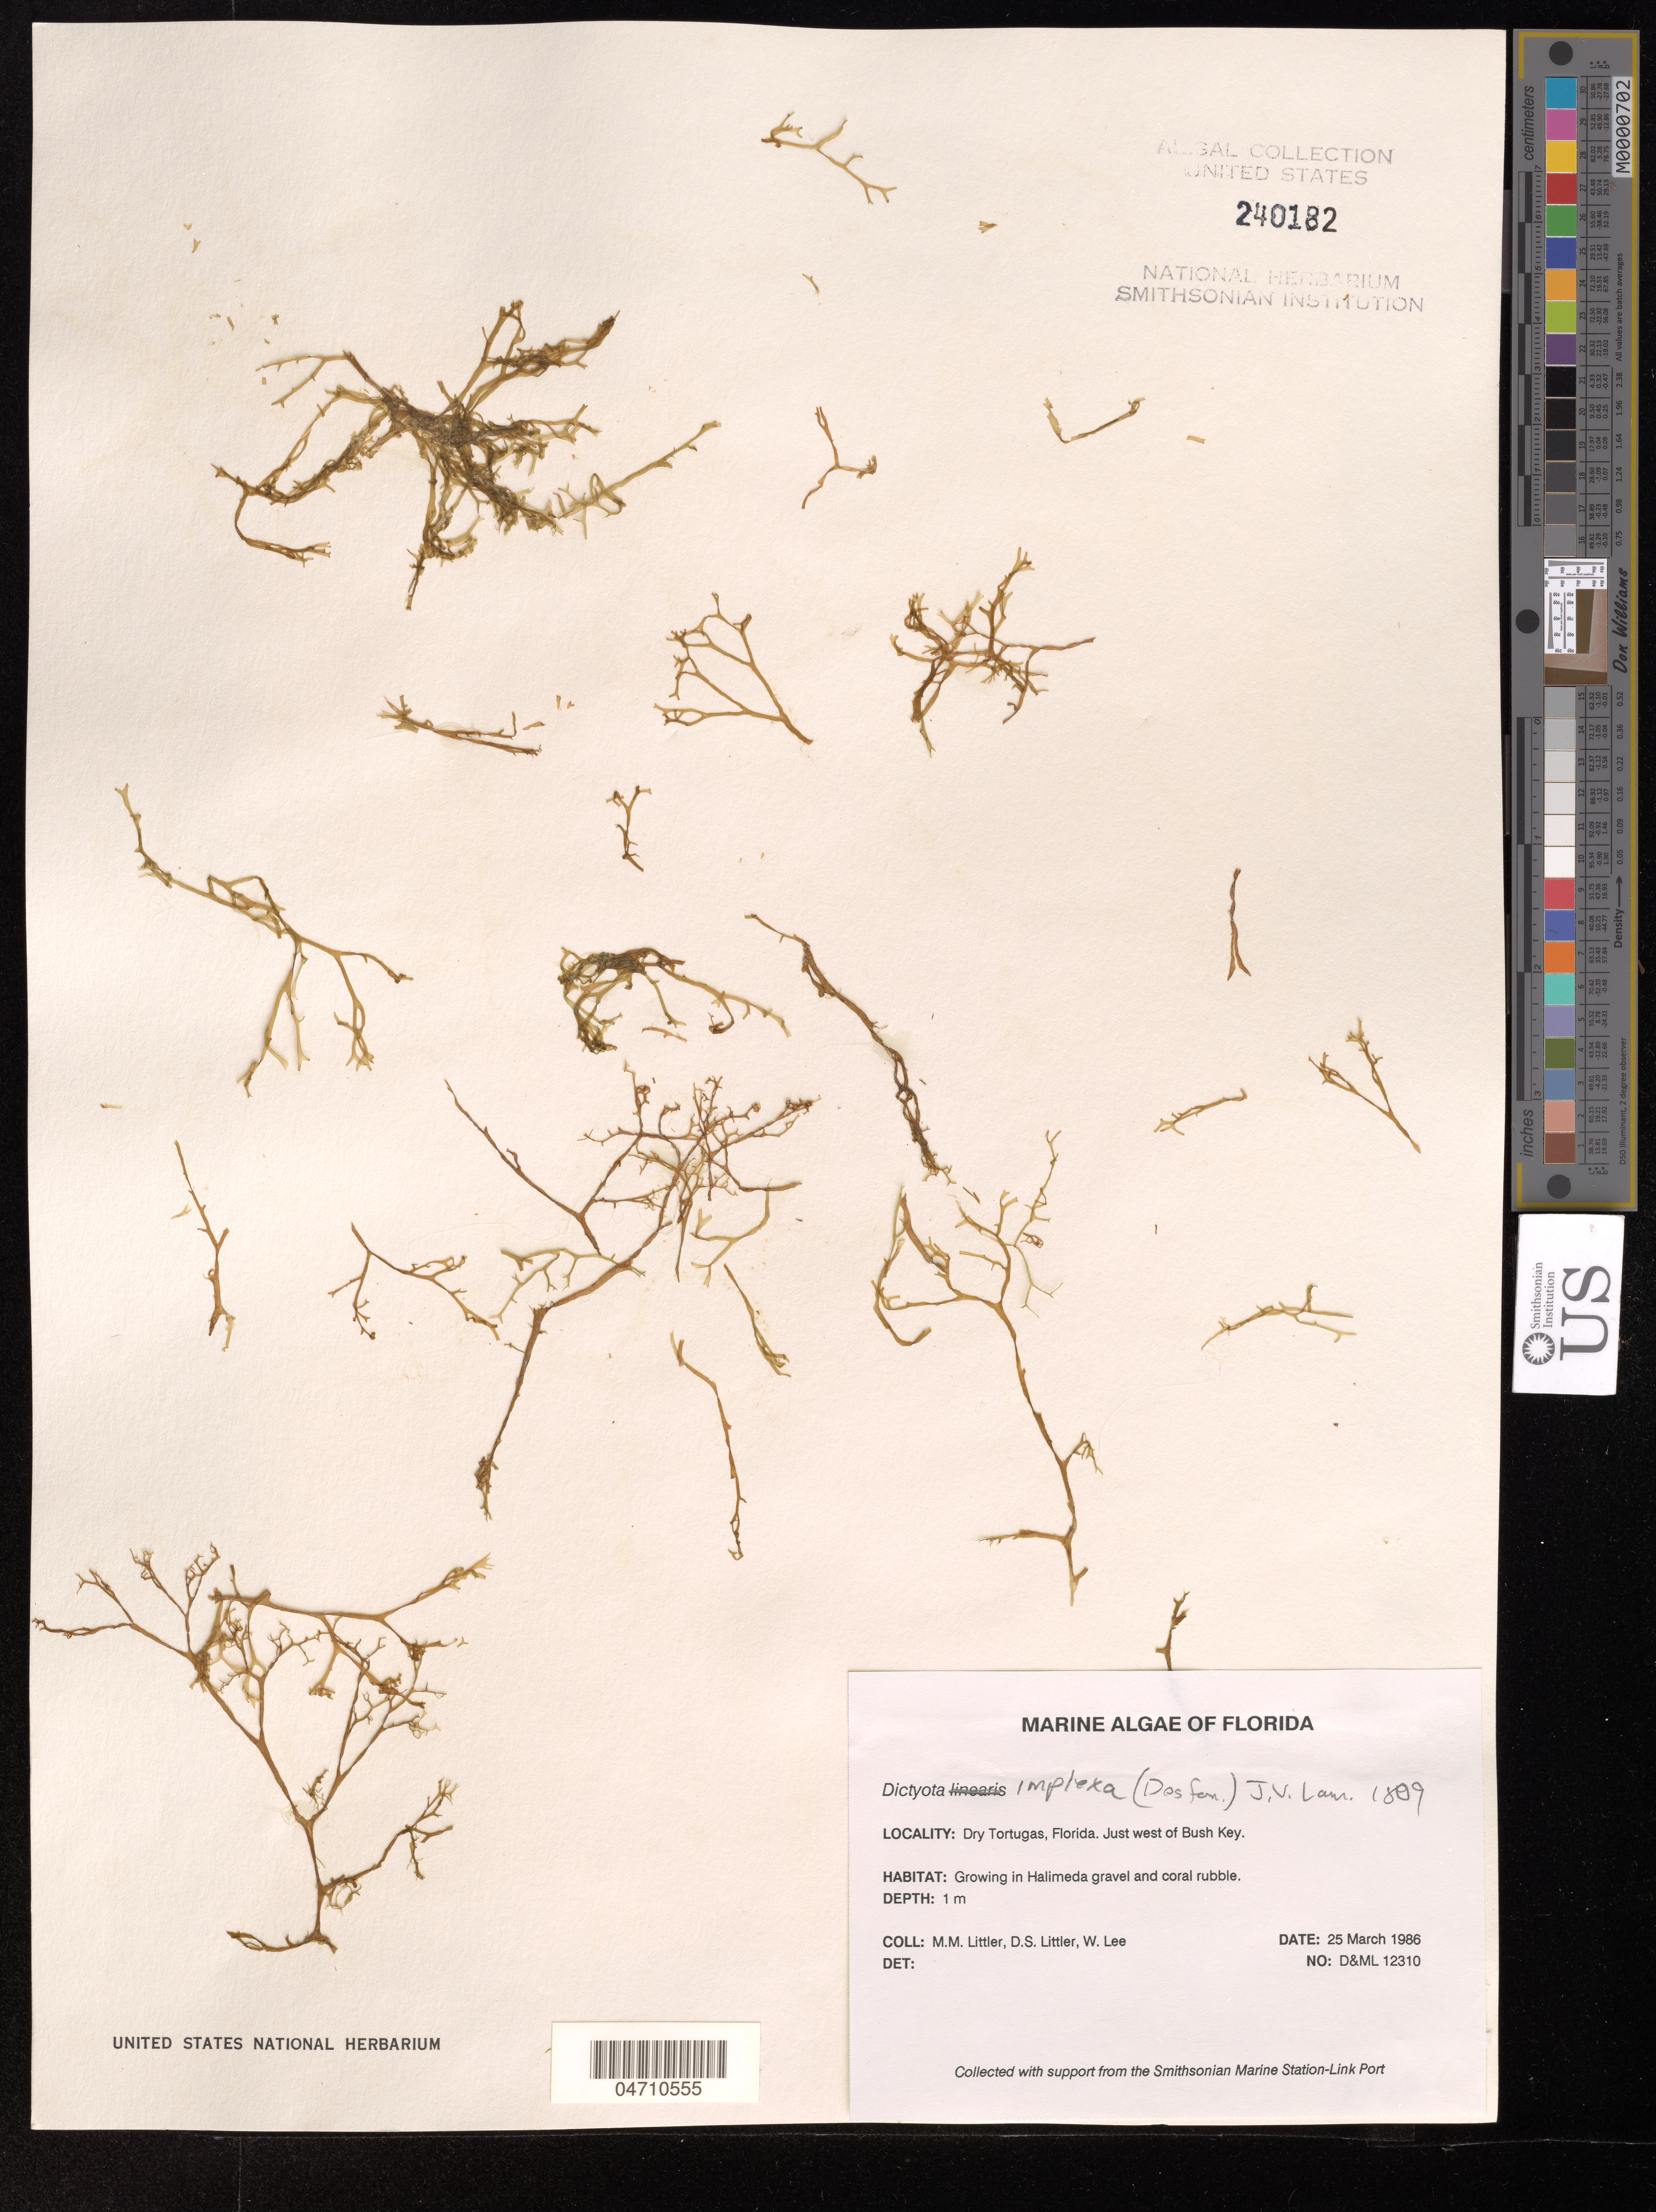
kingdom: Chromista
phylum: Ochrophyta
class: Phaeophyceae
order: Dictyotales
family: Dictyotaceae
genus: Dictyota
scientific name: Dictyota implexa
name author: (Desfontaines) J.V.Lamouroux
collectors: M. M. Littler, D. S. Littler & W. Lee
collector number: D&ML 12310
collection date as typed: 25 Mar 1986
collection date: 1986-03-25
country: United States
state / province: Florida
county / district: Monroe County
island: Dry Tortugas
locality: Just west of Bush Key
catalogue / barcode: US 240182